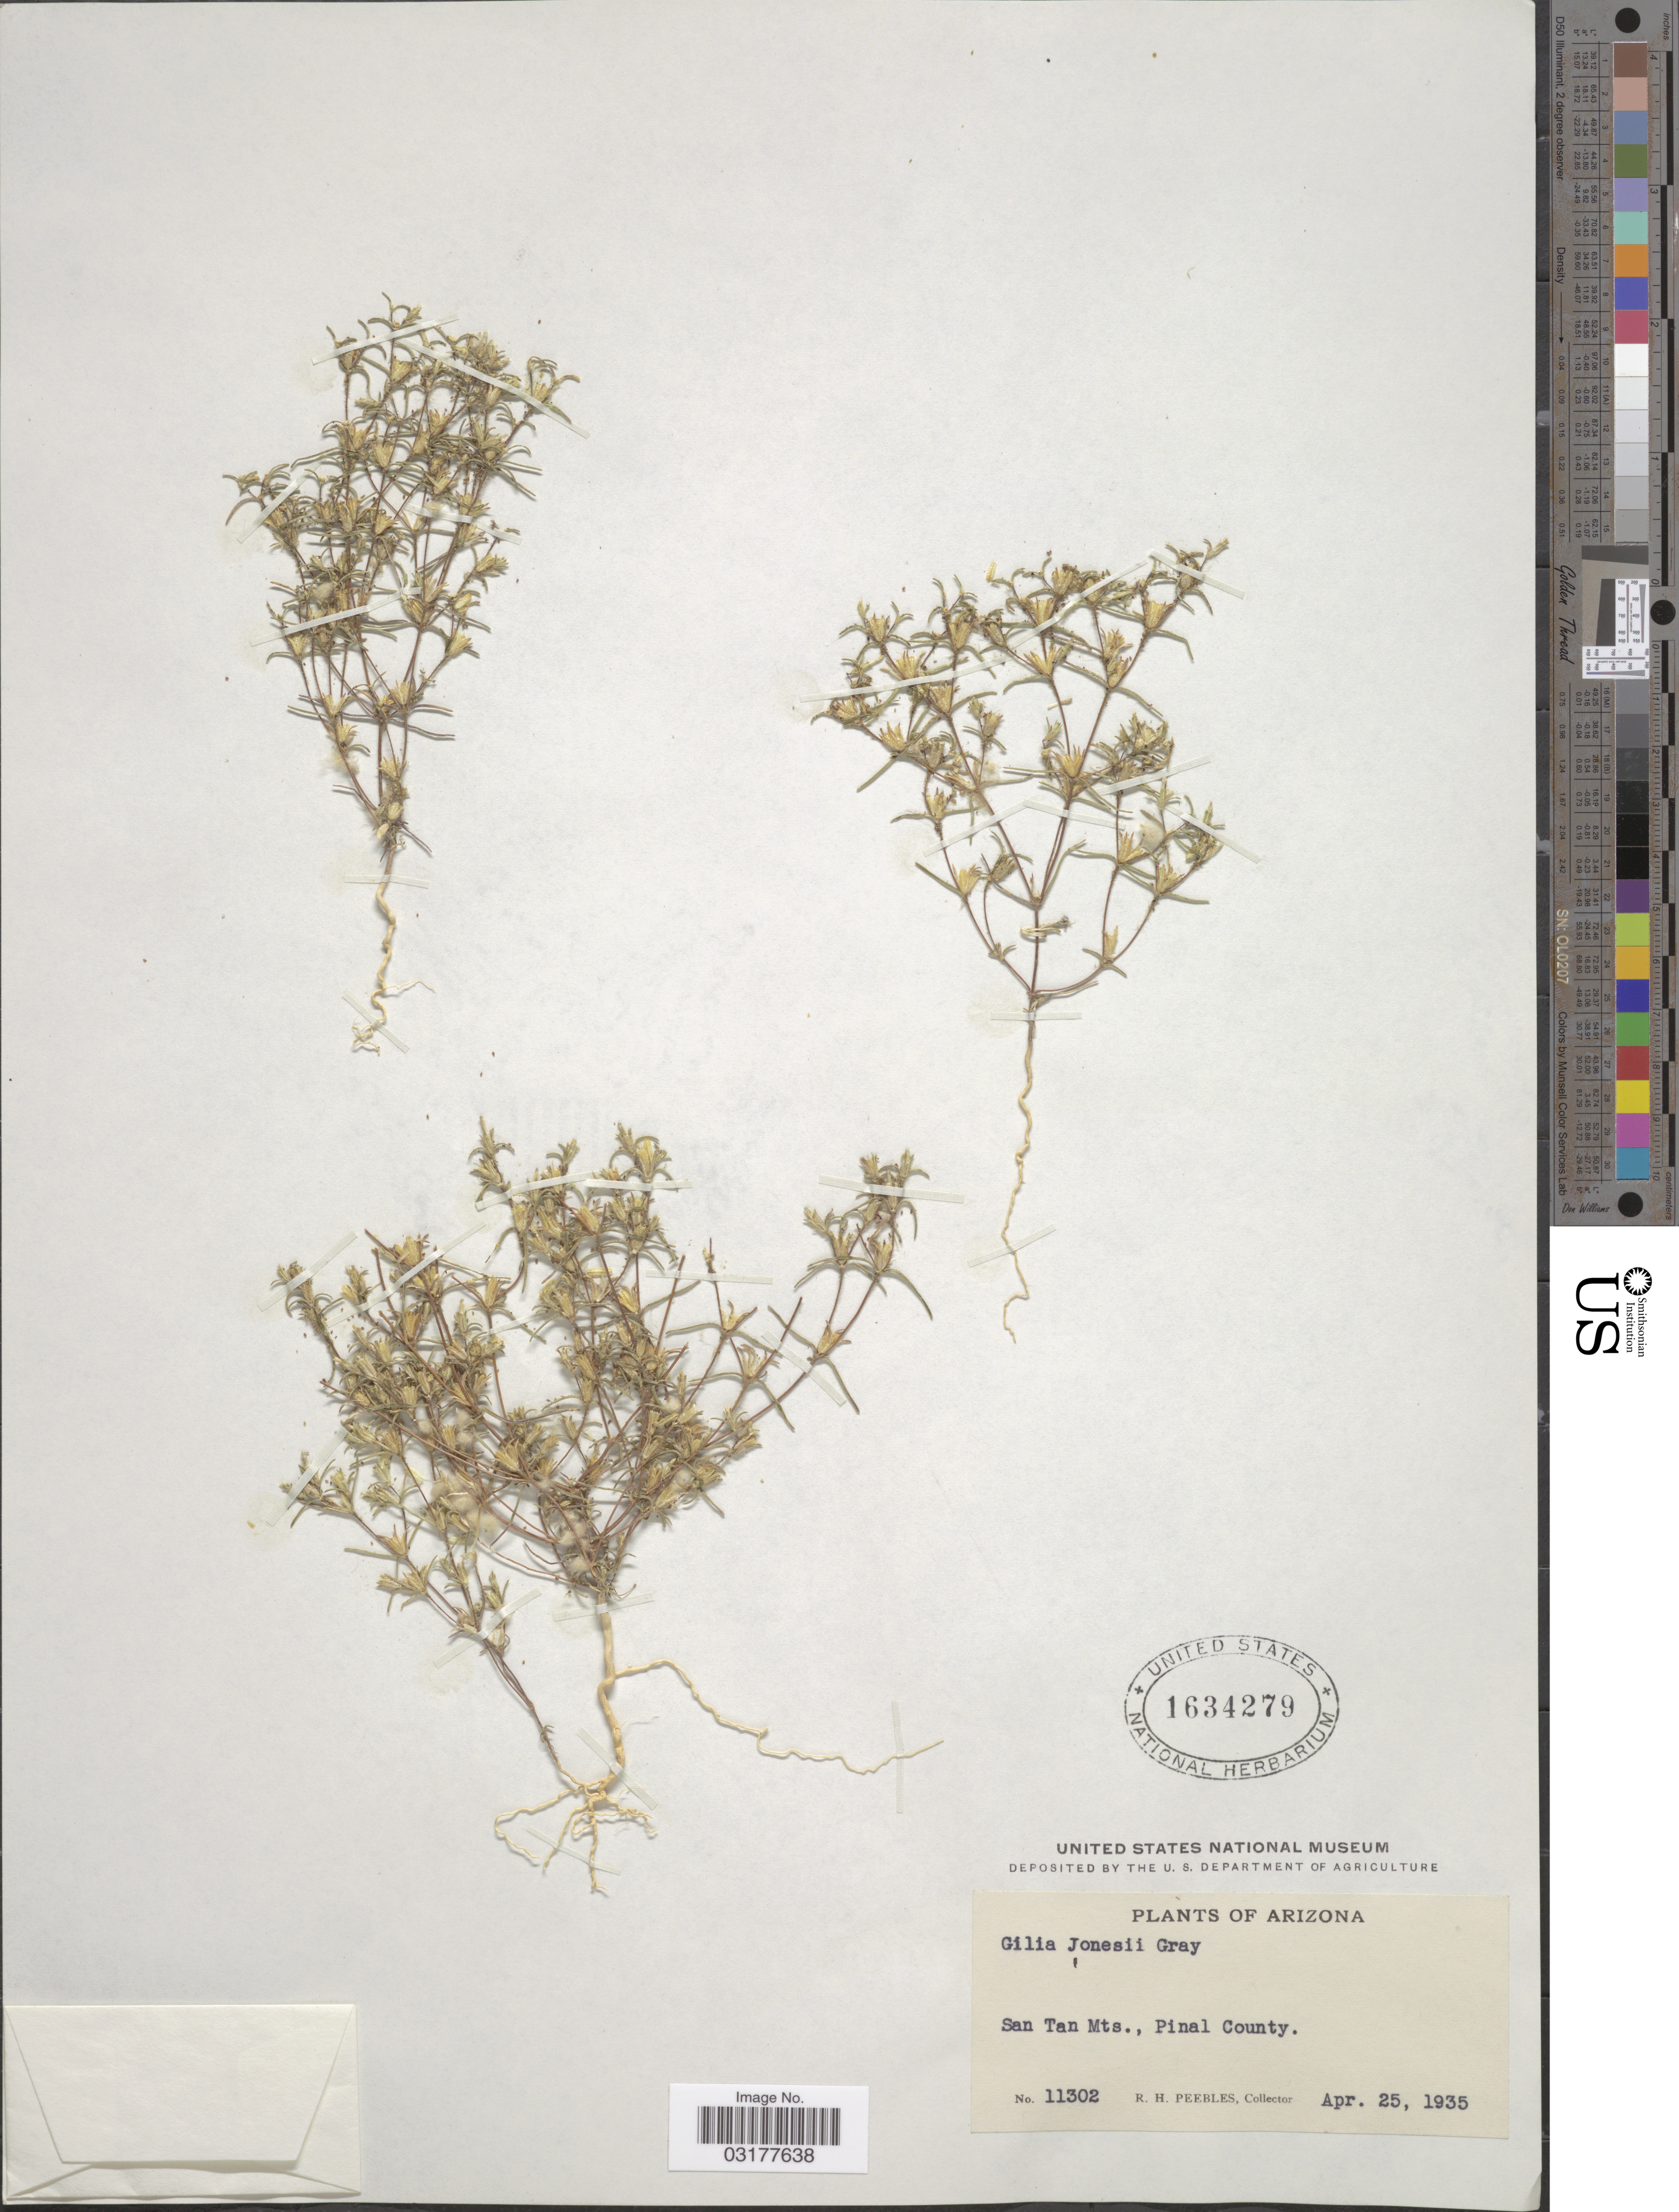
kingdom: Plantae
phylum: Tracheophyta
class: Magnoliopsida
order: Ericales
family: Polemoniaceae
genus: Linanthus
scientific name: Linanthus jonesii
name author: (A. Gray) Greene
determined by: Strong, Mark T., (BOT), Smithsonian Institution - National Museum of Natural History (UNITED STATES)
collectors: R. H. Peebles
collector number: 11302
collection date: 1935-04-25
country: United States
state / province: Arizona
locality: San Tan Mts., Pinal County.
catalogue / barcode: US 1634279